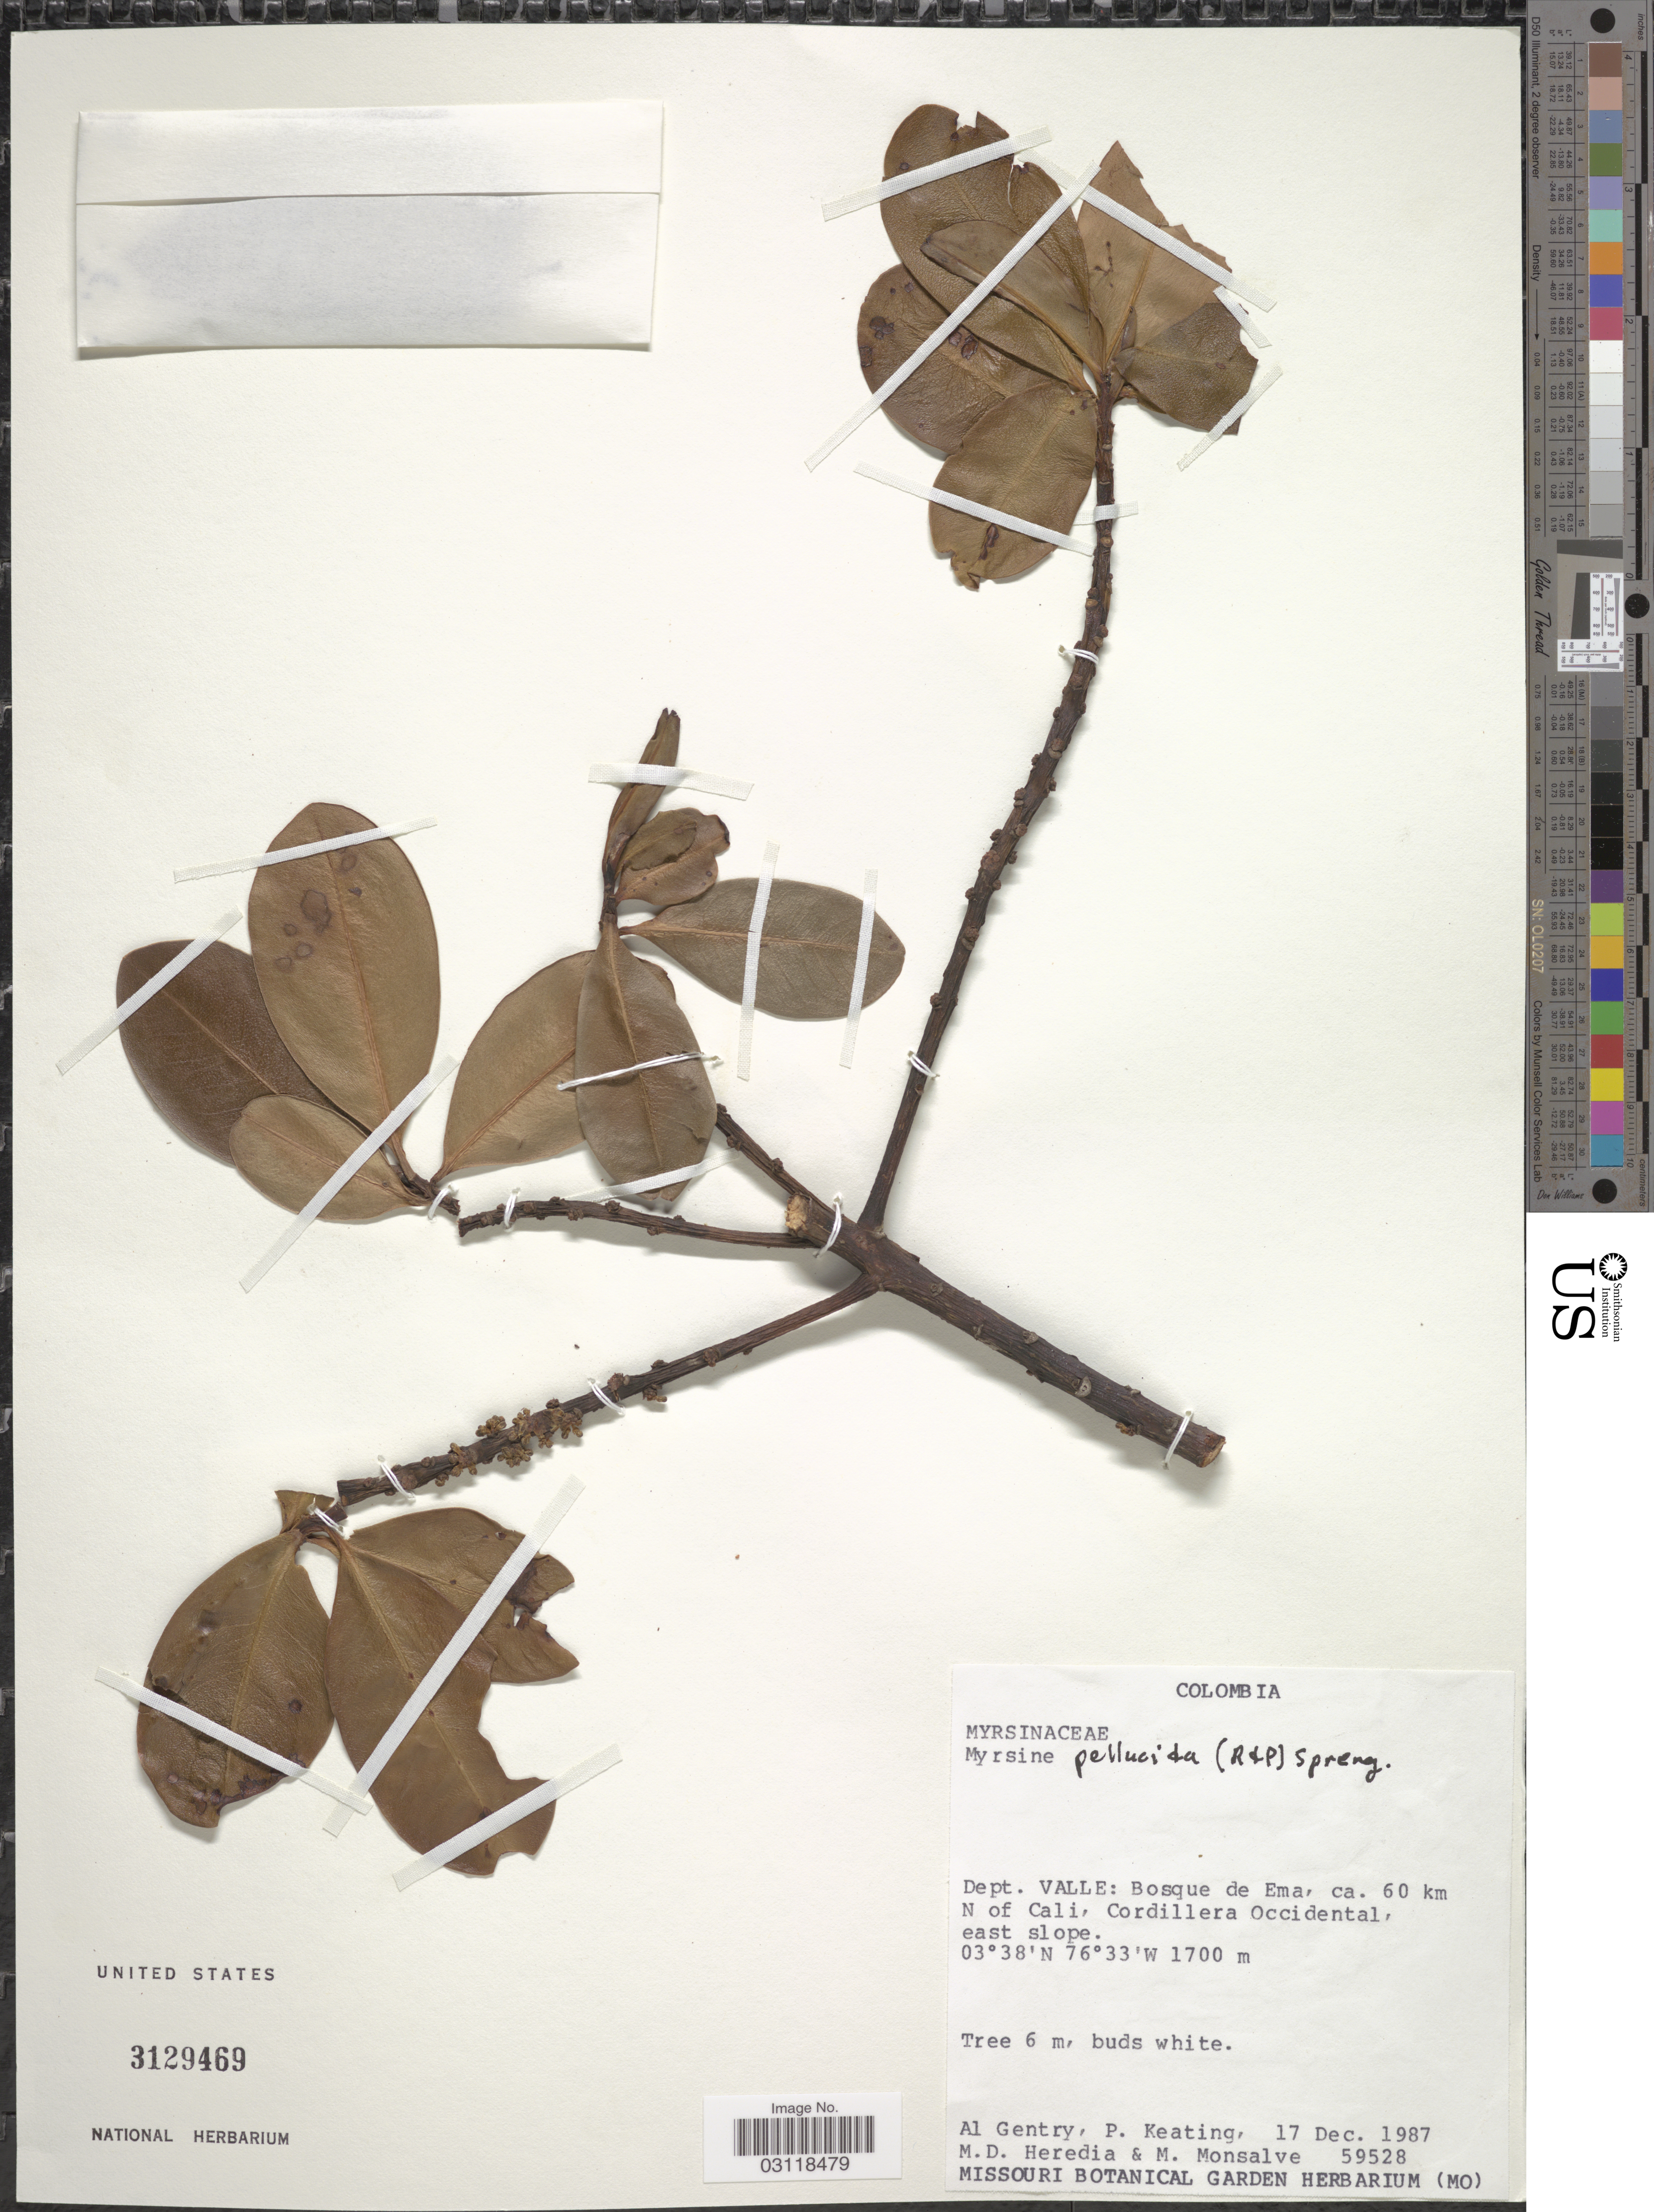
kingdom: Plantae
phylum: Tracheophyta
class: Magnoliopsida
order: Ericales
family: Primulaceae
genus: Rapanea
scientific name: Rapanea pellucida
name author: (Ruiz & Pav.) Mez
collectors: A. H. Gentry, P. Keating, M. Heredia & M. Monsalve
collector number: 59528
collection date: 1987-12-17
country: Colombia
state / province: Valle del Cauca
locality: Dept. Valle: Bosque de Ema, ca. 60 km N of Cali, Cordillera Occidental, east slope.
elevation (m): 1700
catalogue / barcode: US 3129469